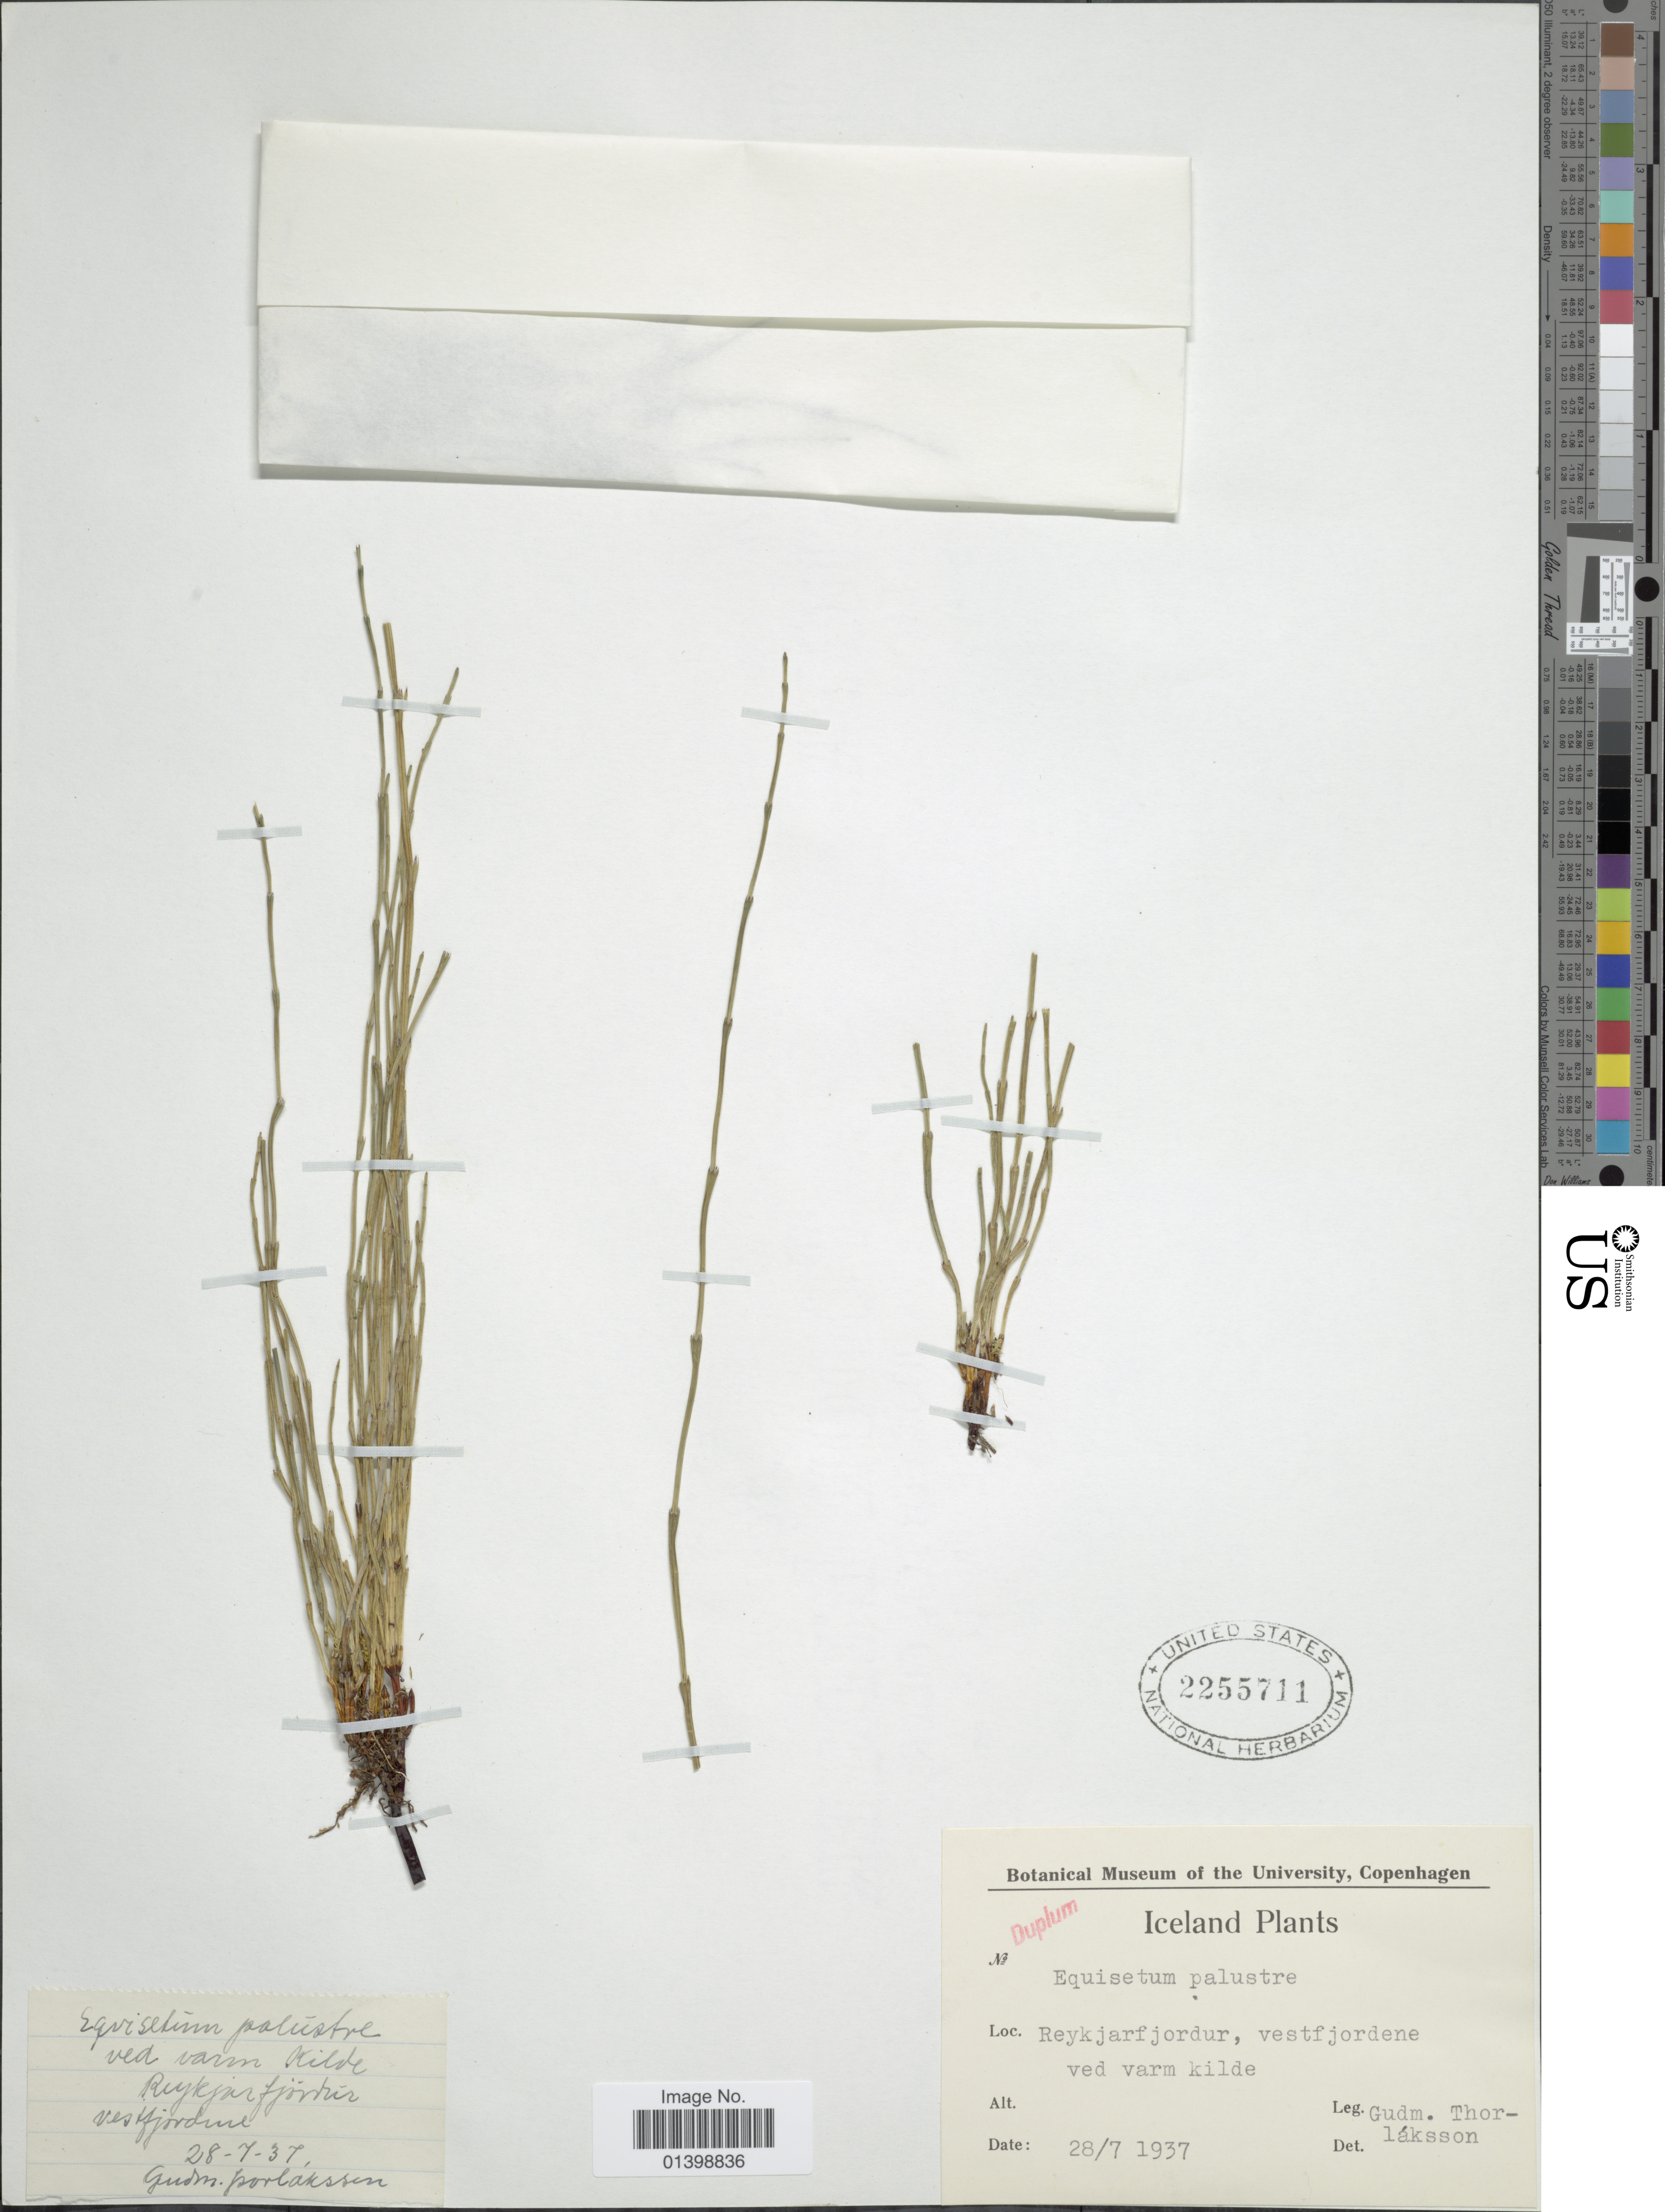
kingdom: Plantae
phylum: Tracheophyta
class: Polypodiopsida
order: Equisetales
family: Equisetaceae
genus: Equisetum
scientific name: Equisetum palustre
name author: L.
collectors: G. Thorlaksson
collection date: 1937-07-28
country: Iceland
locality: Reyksjarfjordur, vestfjordene ved varm kilde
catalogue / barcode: US 2255711